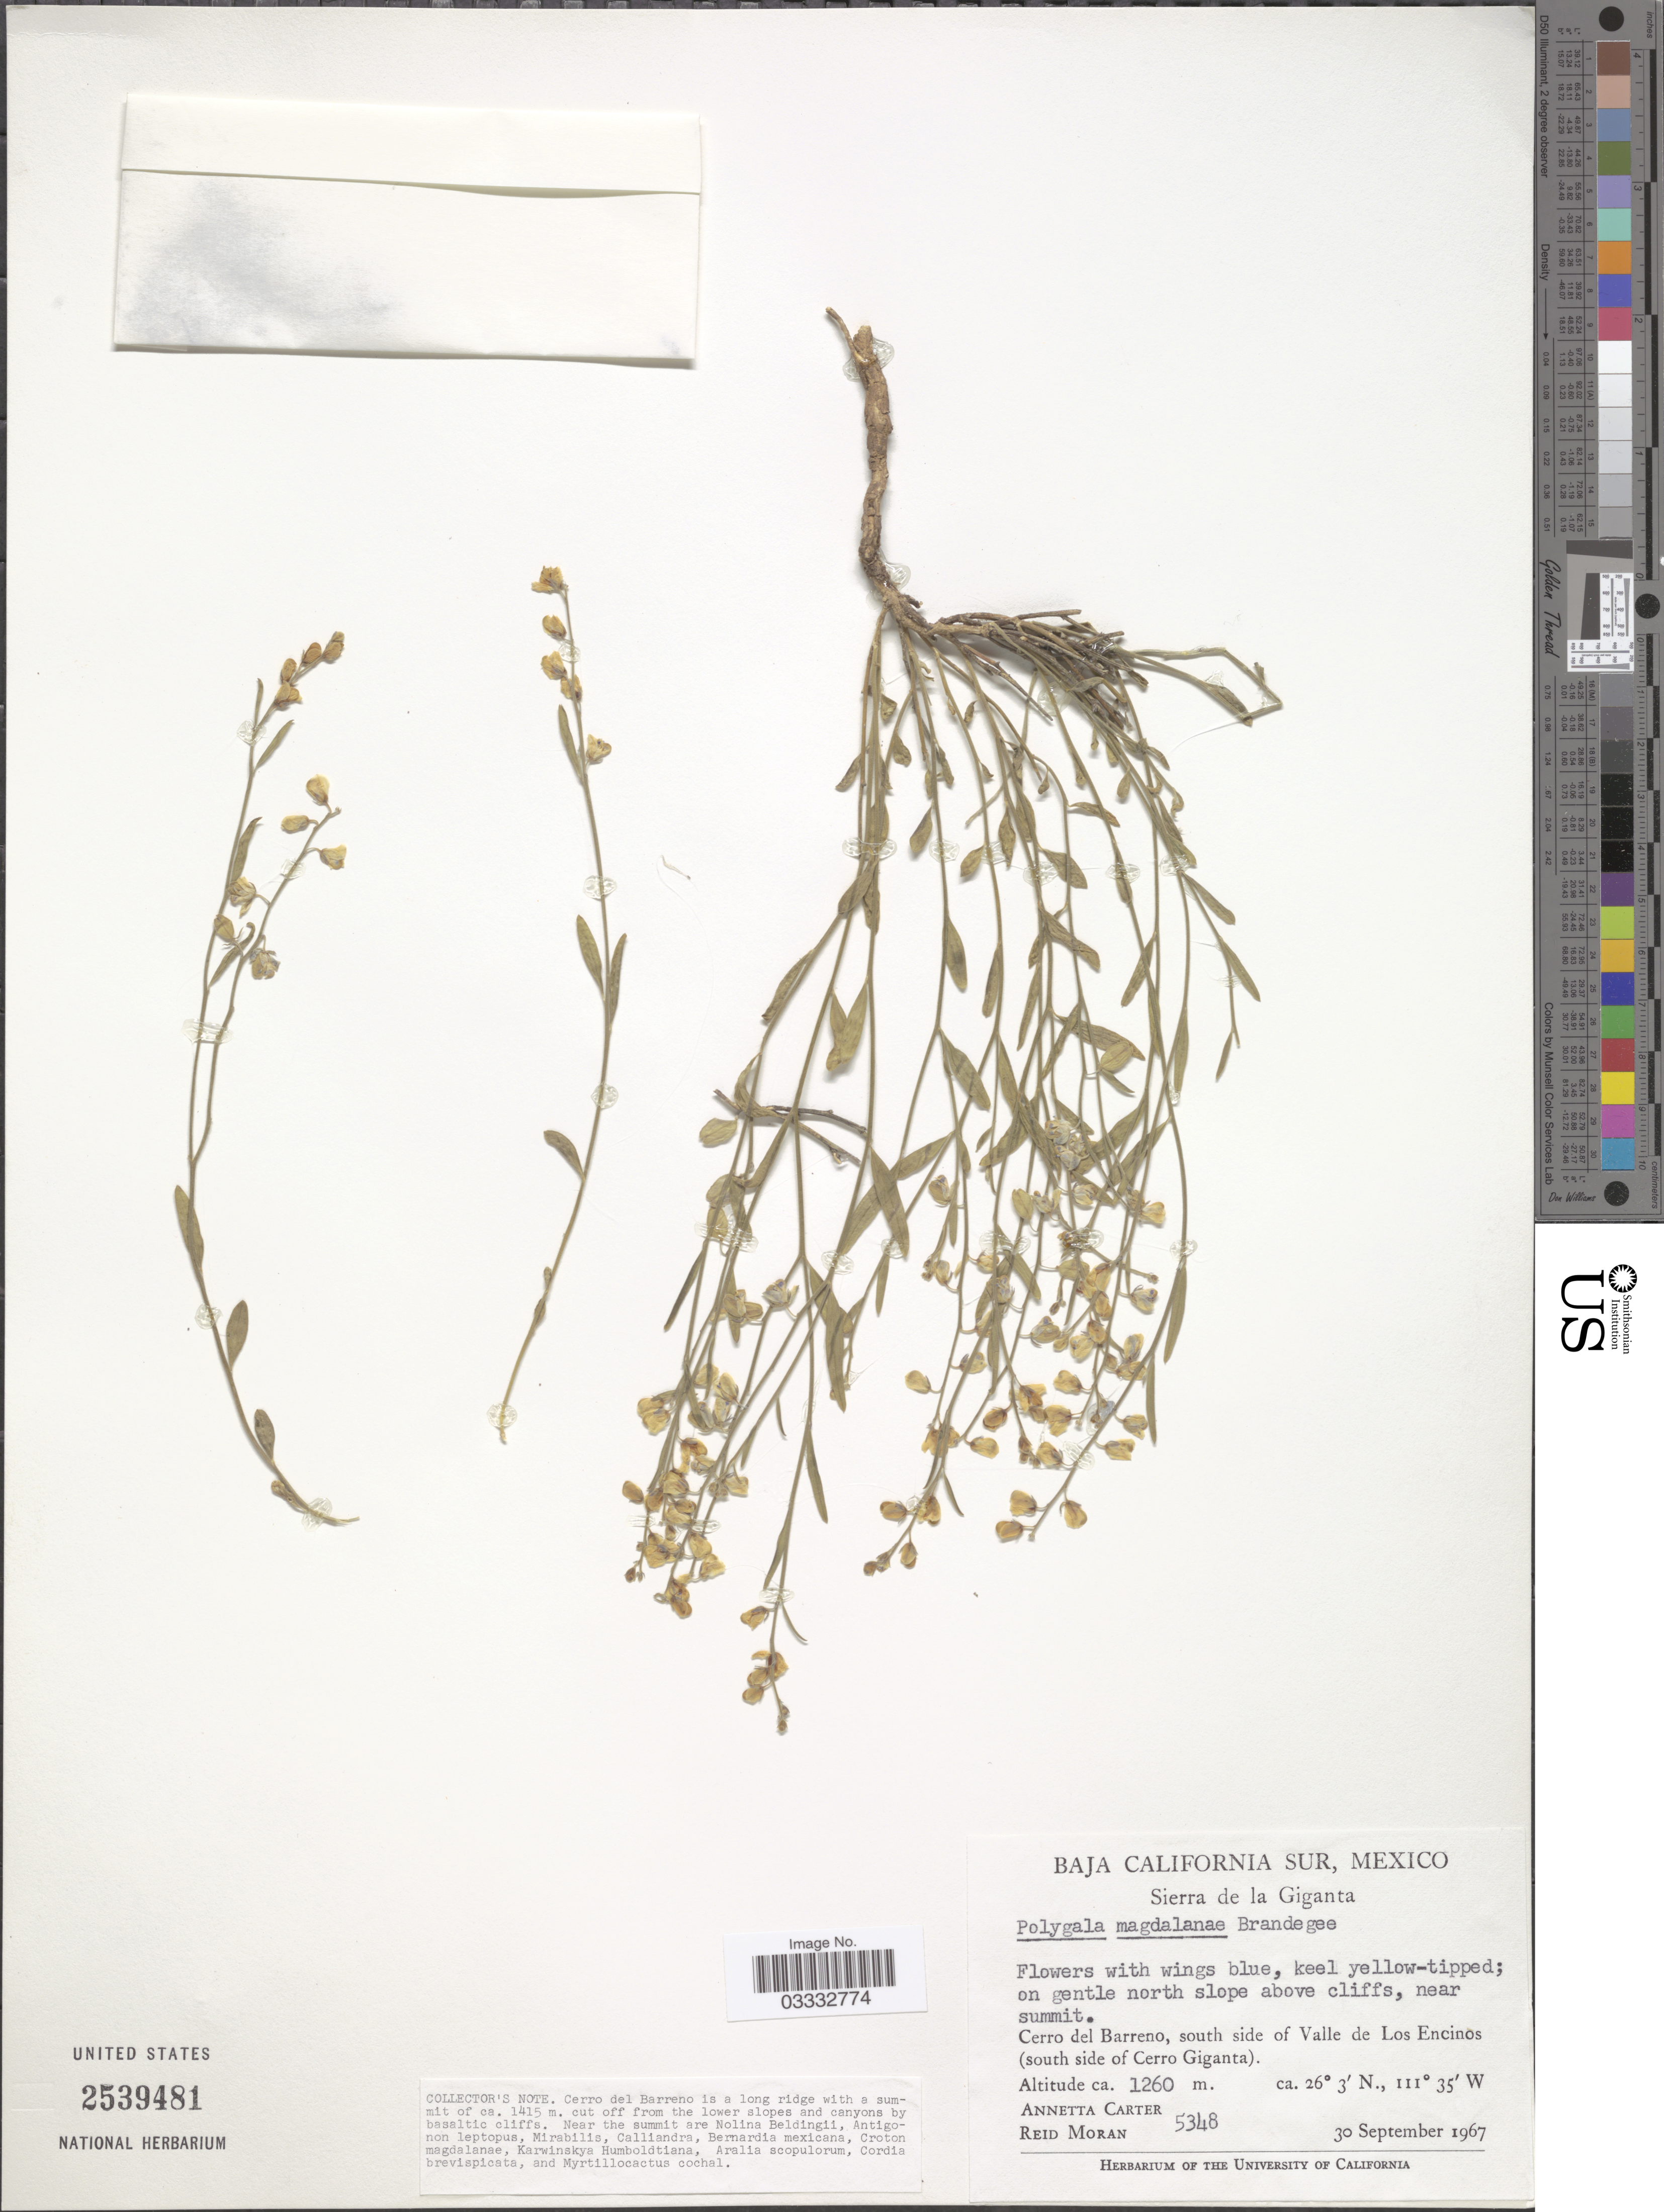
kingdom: Plantae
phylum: Tracheophyta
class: Magnoliopsida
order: Fabales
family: Polygalaceae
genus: Polygala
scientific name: Polygala magdalenae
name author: Brandegee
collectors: A. Carter & R. Moran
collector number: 5348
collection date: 1967-09-30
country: Mexico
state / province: Baja California Sur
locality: Sierra de la Giganta. Cerro del Barreno, south side of Valle de Los Encinos (south side of Cerro Giganta).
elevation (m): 1260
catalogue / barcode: US 2539481